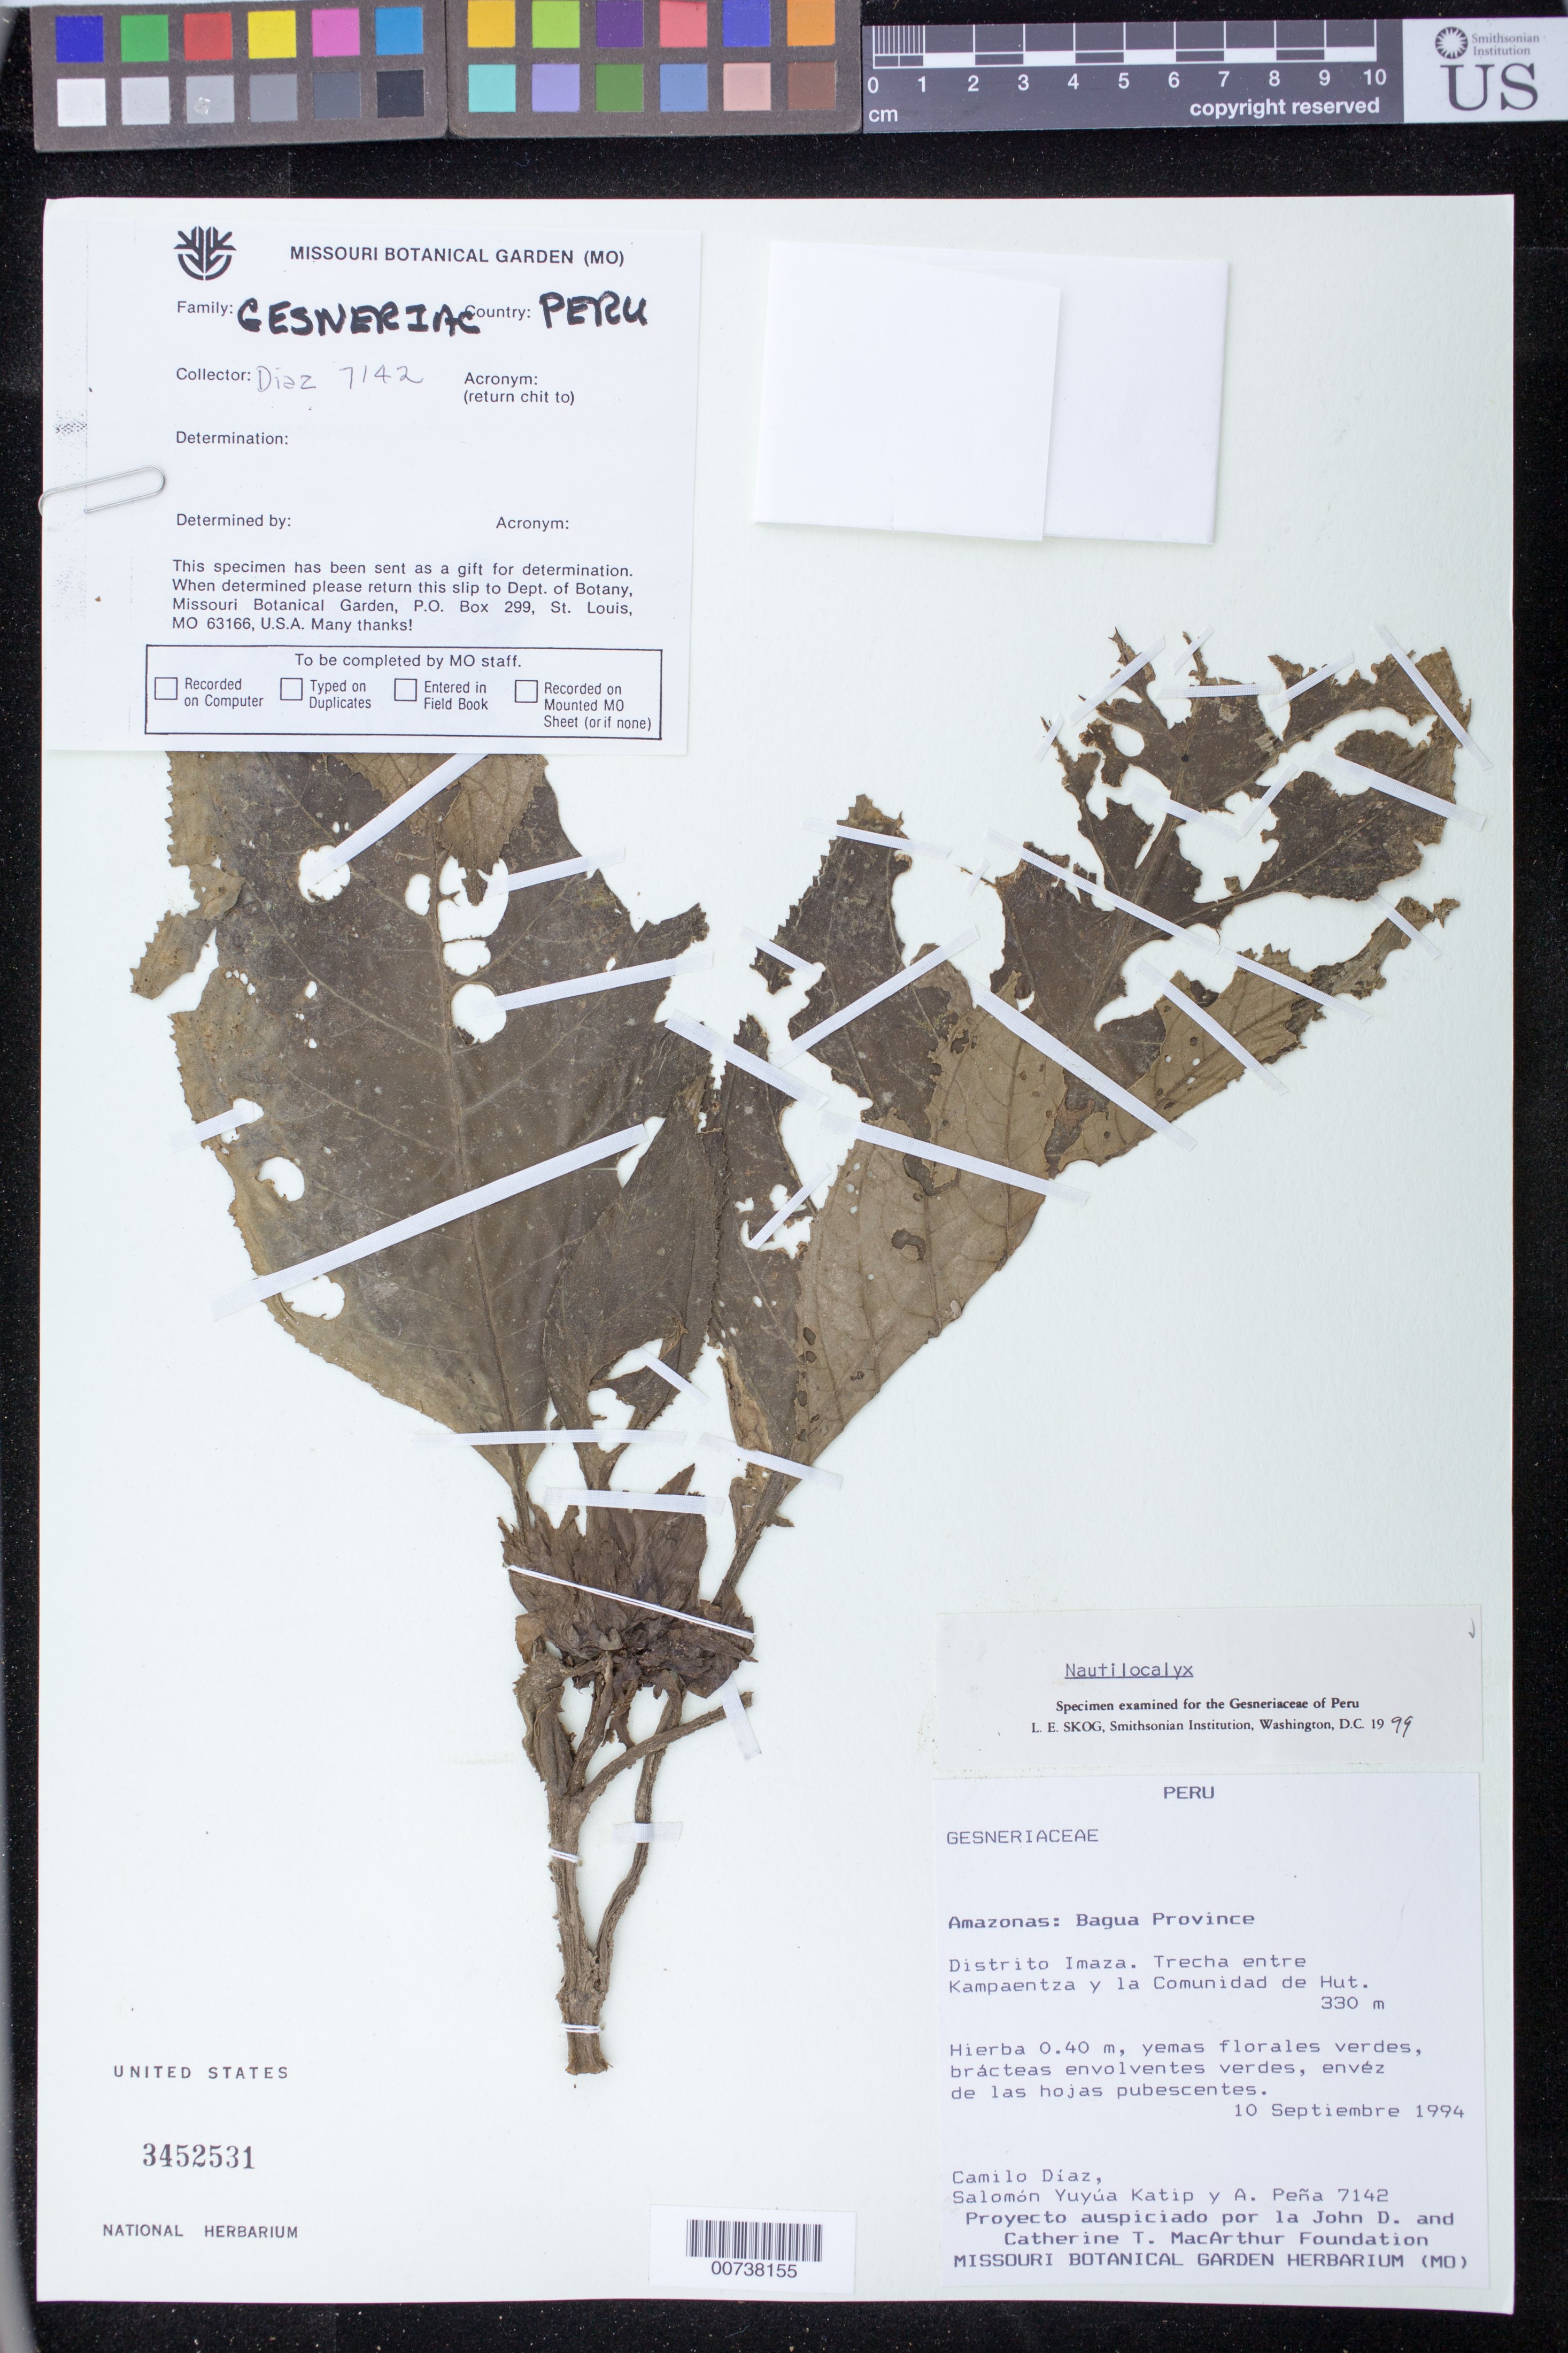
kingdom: Plantae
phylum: Tracheophyta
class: Magnoliopsida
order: Lamiales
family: Gesneriaceae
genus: Nautilocalyx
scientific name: Nautilocalyx sp.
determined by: Skog, Laurence E.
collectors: C. Díaz S., S. Yuyúa Katip & A. Peña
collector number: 7142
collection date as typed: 10 Sep 1994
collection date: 1994-09-10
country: Peru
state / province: Amazonas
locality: Prov. Bagua; Dtto. Imaza, trecha entre Kampaentza y la Comunidad de Hut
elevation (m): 330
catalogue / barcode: US 3452531